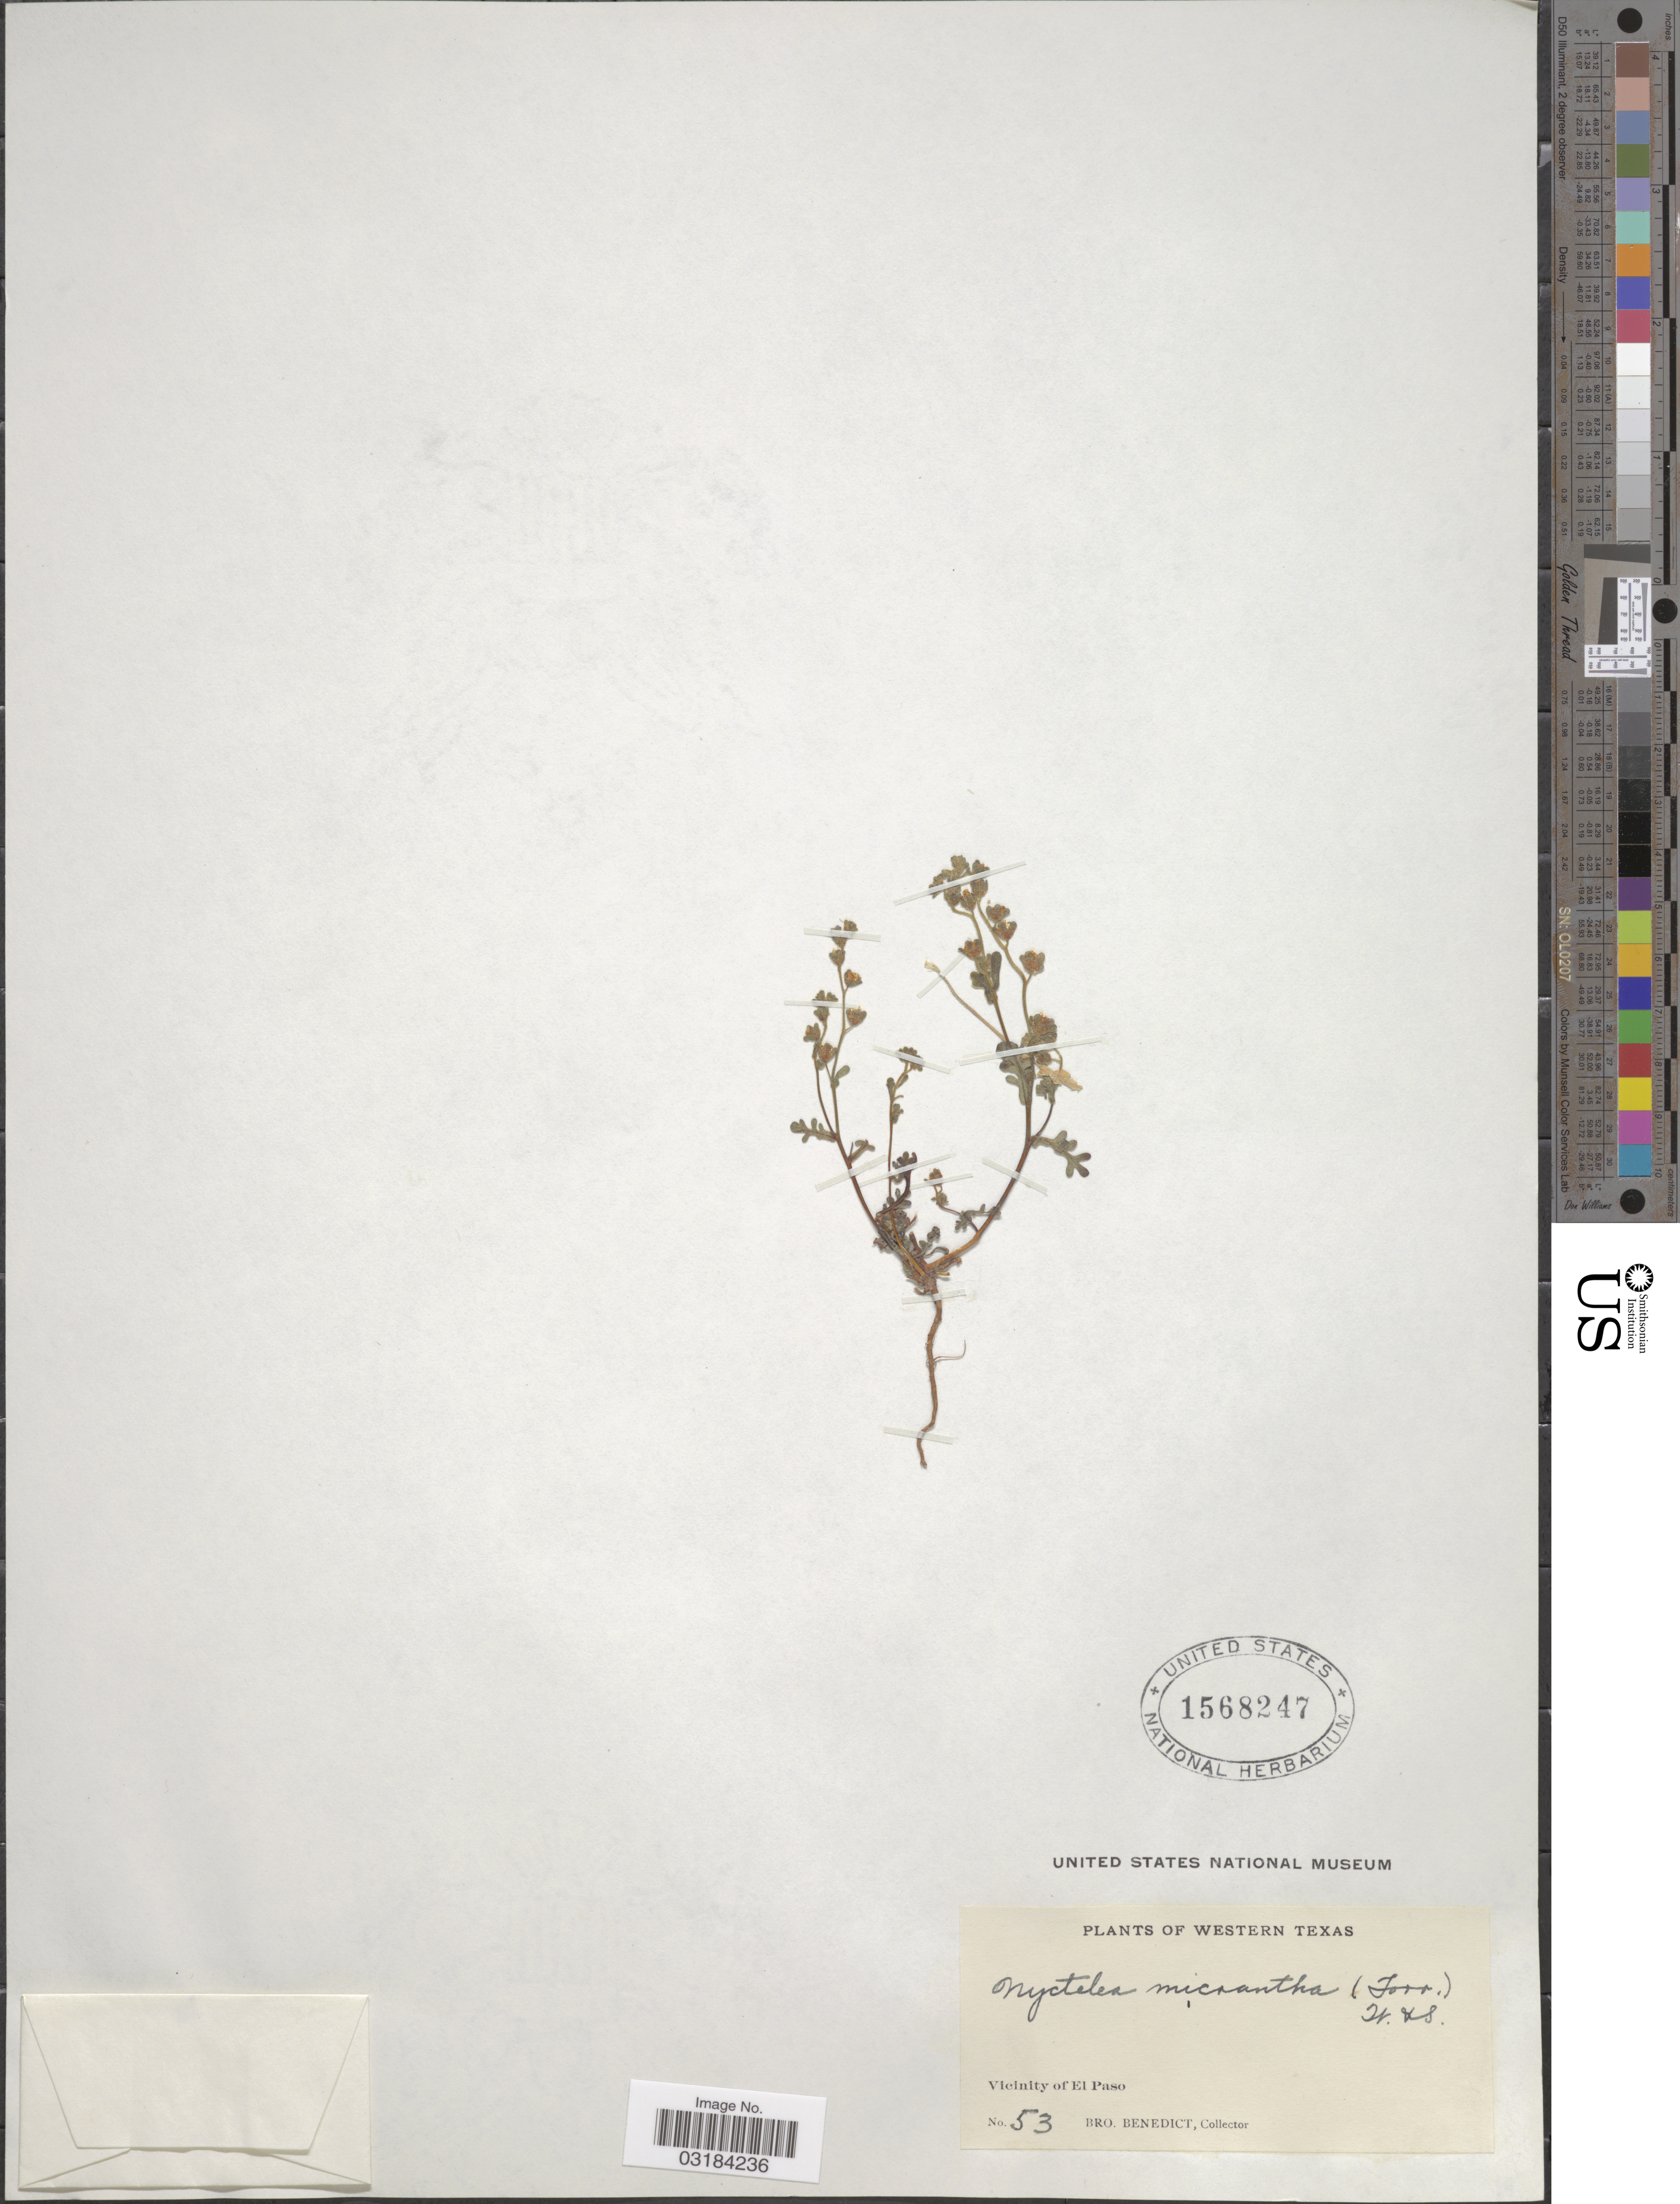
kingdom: Plantae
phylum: Tracheophyta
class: Magnoliopsida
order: Boraginales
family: Hydrophyllaceae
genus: Eucrypta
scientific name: Eucrypta micrantha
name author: (Torr.) A. Heller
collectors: Bro. Benedict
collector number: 53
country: United States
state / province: Texas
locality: Vicinity of El Paso.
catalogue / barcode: US 1568247